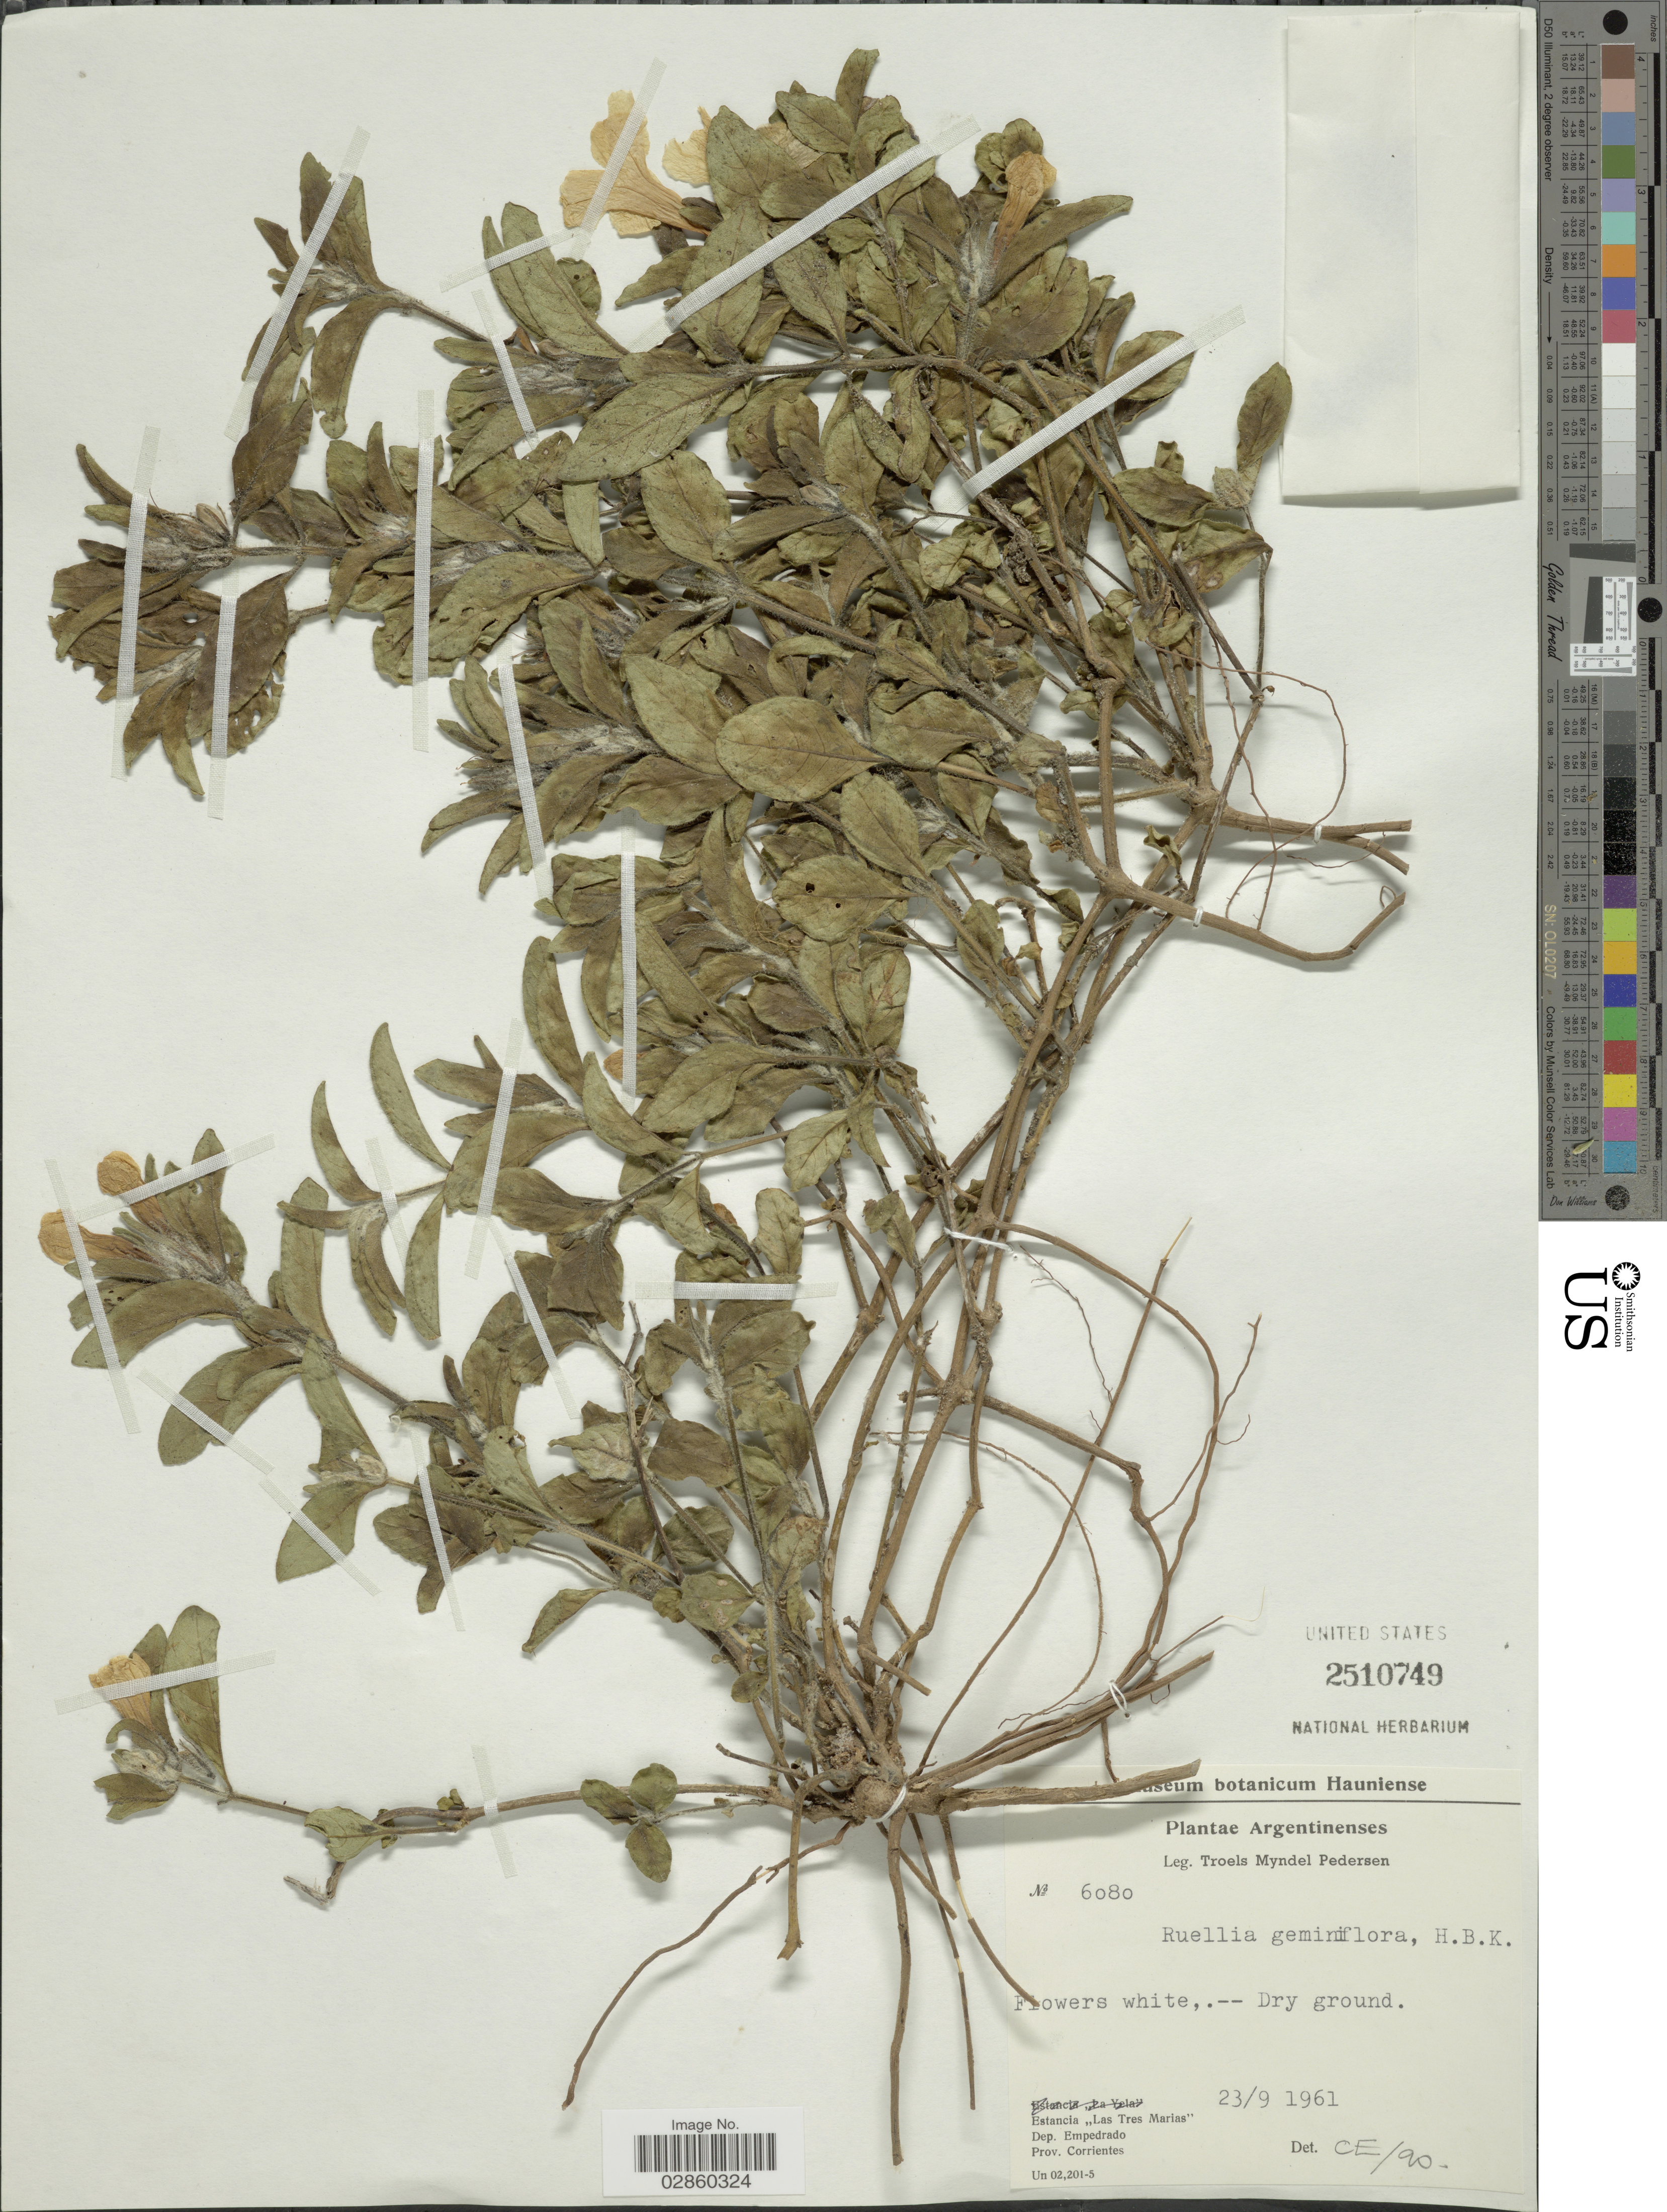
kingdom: Plantae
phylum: Tracheophyta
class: Magnoliopsida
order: Lamiales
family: Acanthaceae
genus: Ruellia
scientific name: Ruellia geminiflora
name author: Kunth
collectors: T. Pederson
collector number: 6080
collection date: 1961-09-23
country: Argentina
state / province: Corrientes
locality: Estancia "Las Tres Marias", Dep. Empedrado.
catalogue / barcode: US 2510749